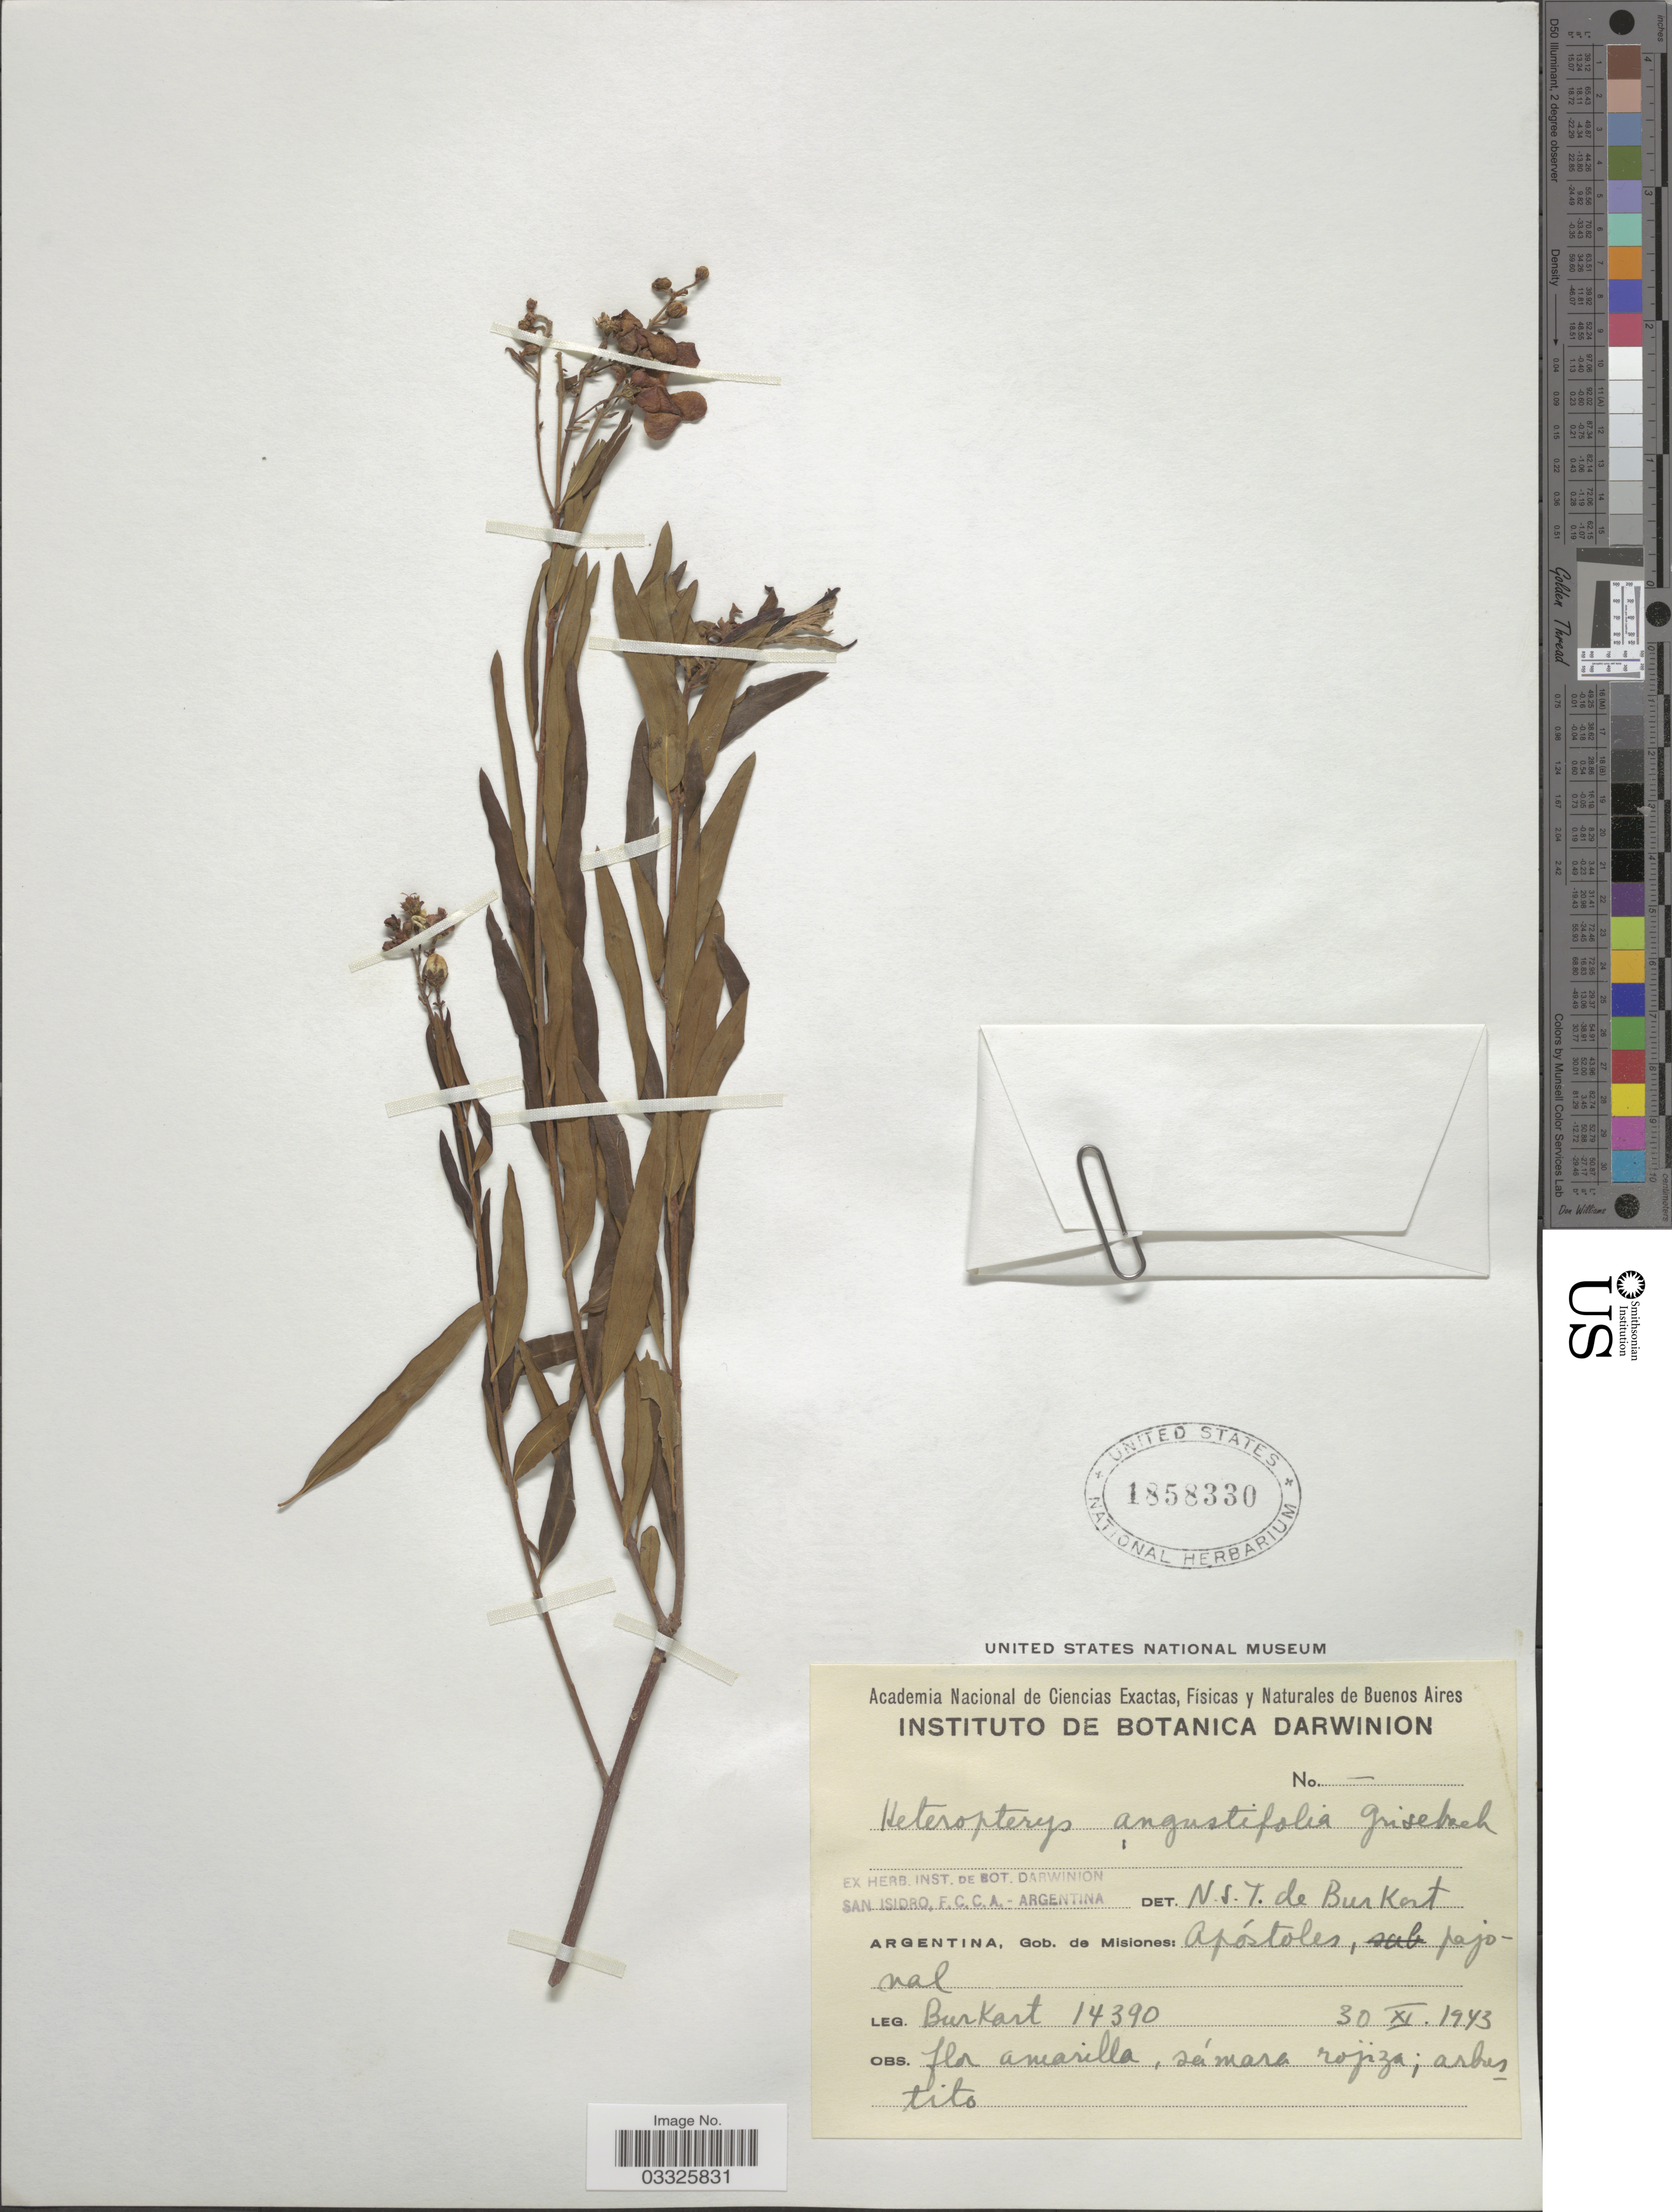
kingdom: Plantae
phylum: Tracheophyta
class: Magnoliopsida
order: Malpighiales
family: Malpighiaceae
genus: Heteropterys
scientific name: Heteropterys angustifolia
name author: Griseb.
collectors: -- Burkart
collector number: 14390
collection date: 1943-11-30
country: Argentina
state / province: Misiones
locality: Gob. de Misiones: Apóstoles, pajonal.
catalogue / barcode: US 1858330